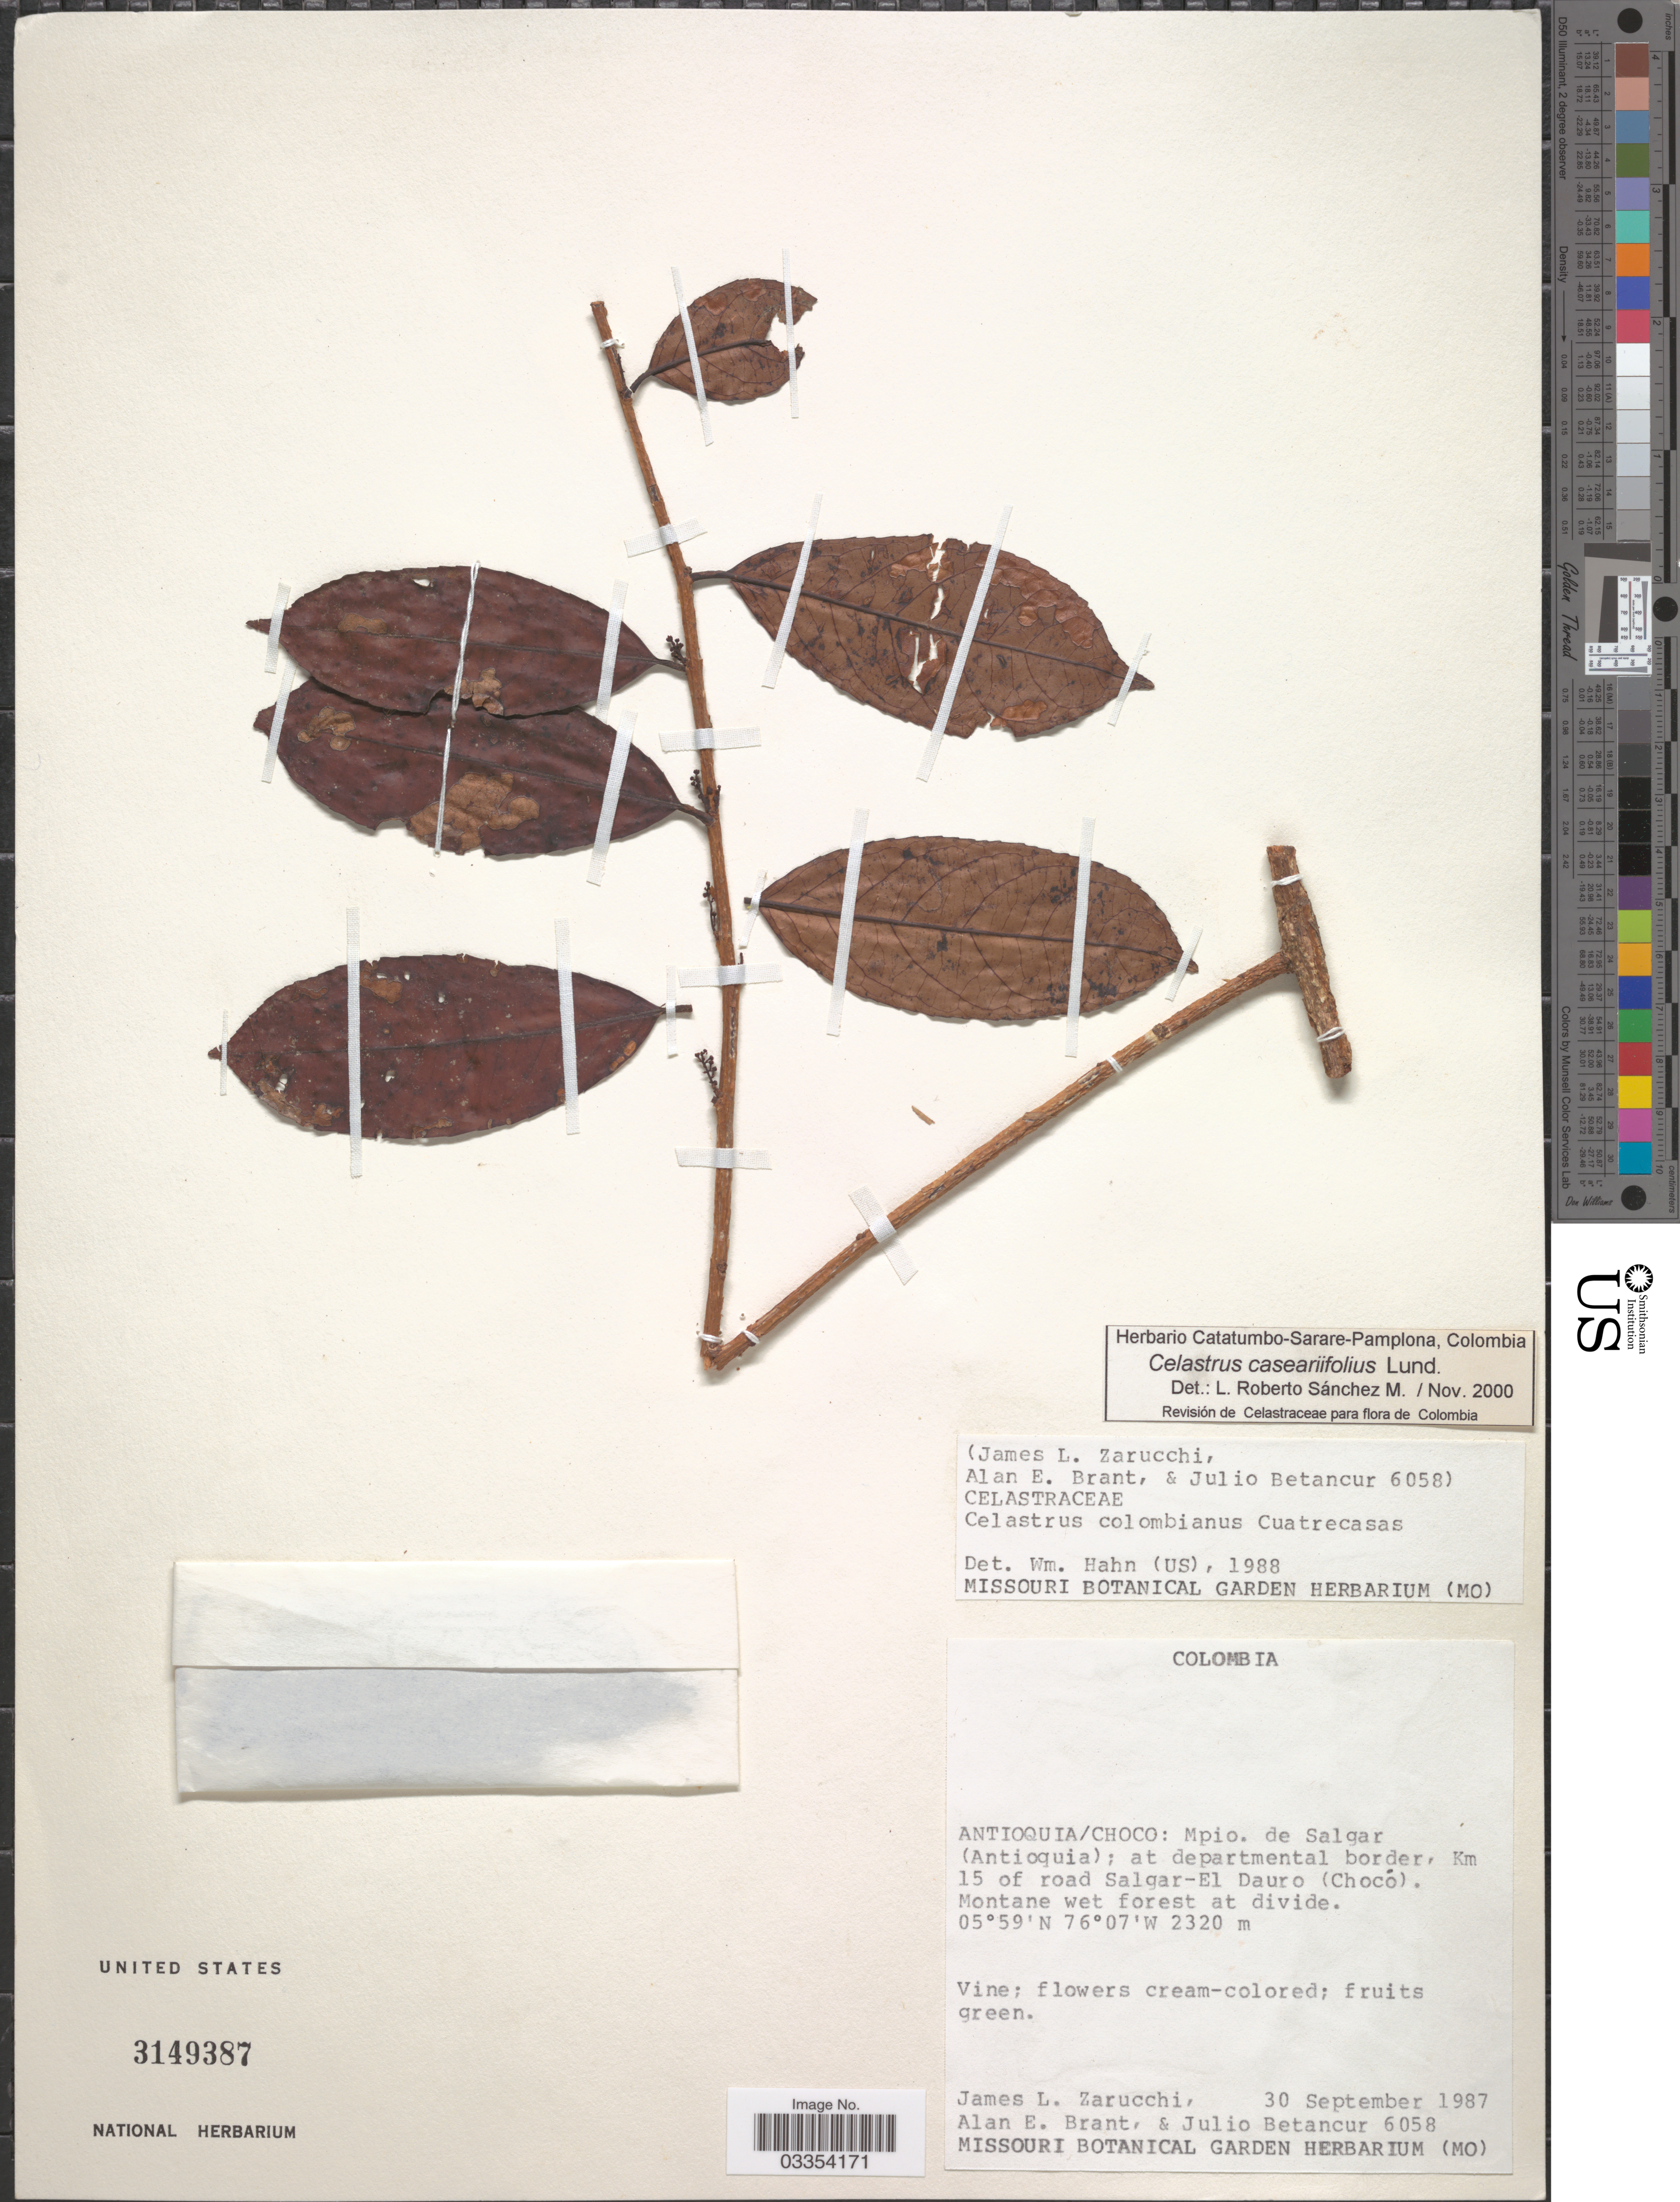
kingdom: Plantae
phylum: Tracheophyta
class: Magnoliopsida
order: Celastrales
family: Celastraceae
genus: Celastrus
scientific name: Celastrus caseariifolius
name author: Lundell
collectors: J. L. Zarucchi, A. Brant & J. Betancur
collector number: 6058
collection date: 1987-09-30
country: Colombia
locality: Antioquia/Choco: Mpio. de Salgar (Antioquia) ; at departmental border, Km 15 of road Salgar-El Dauro (Chocó).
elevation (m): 2320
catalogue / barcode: US 3149387